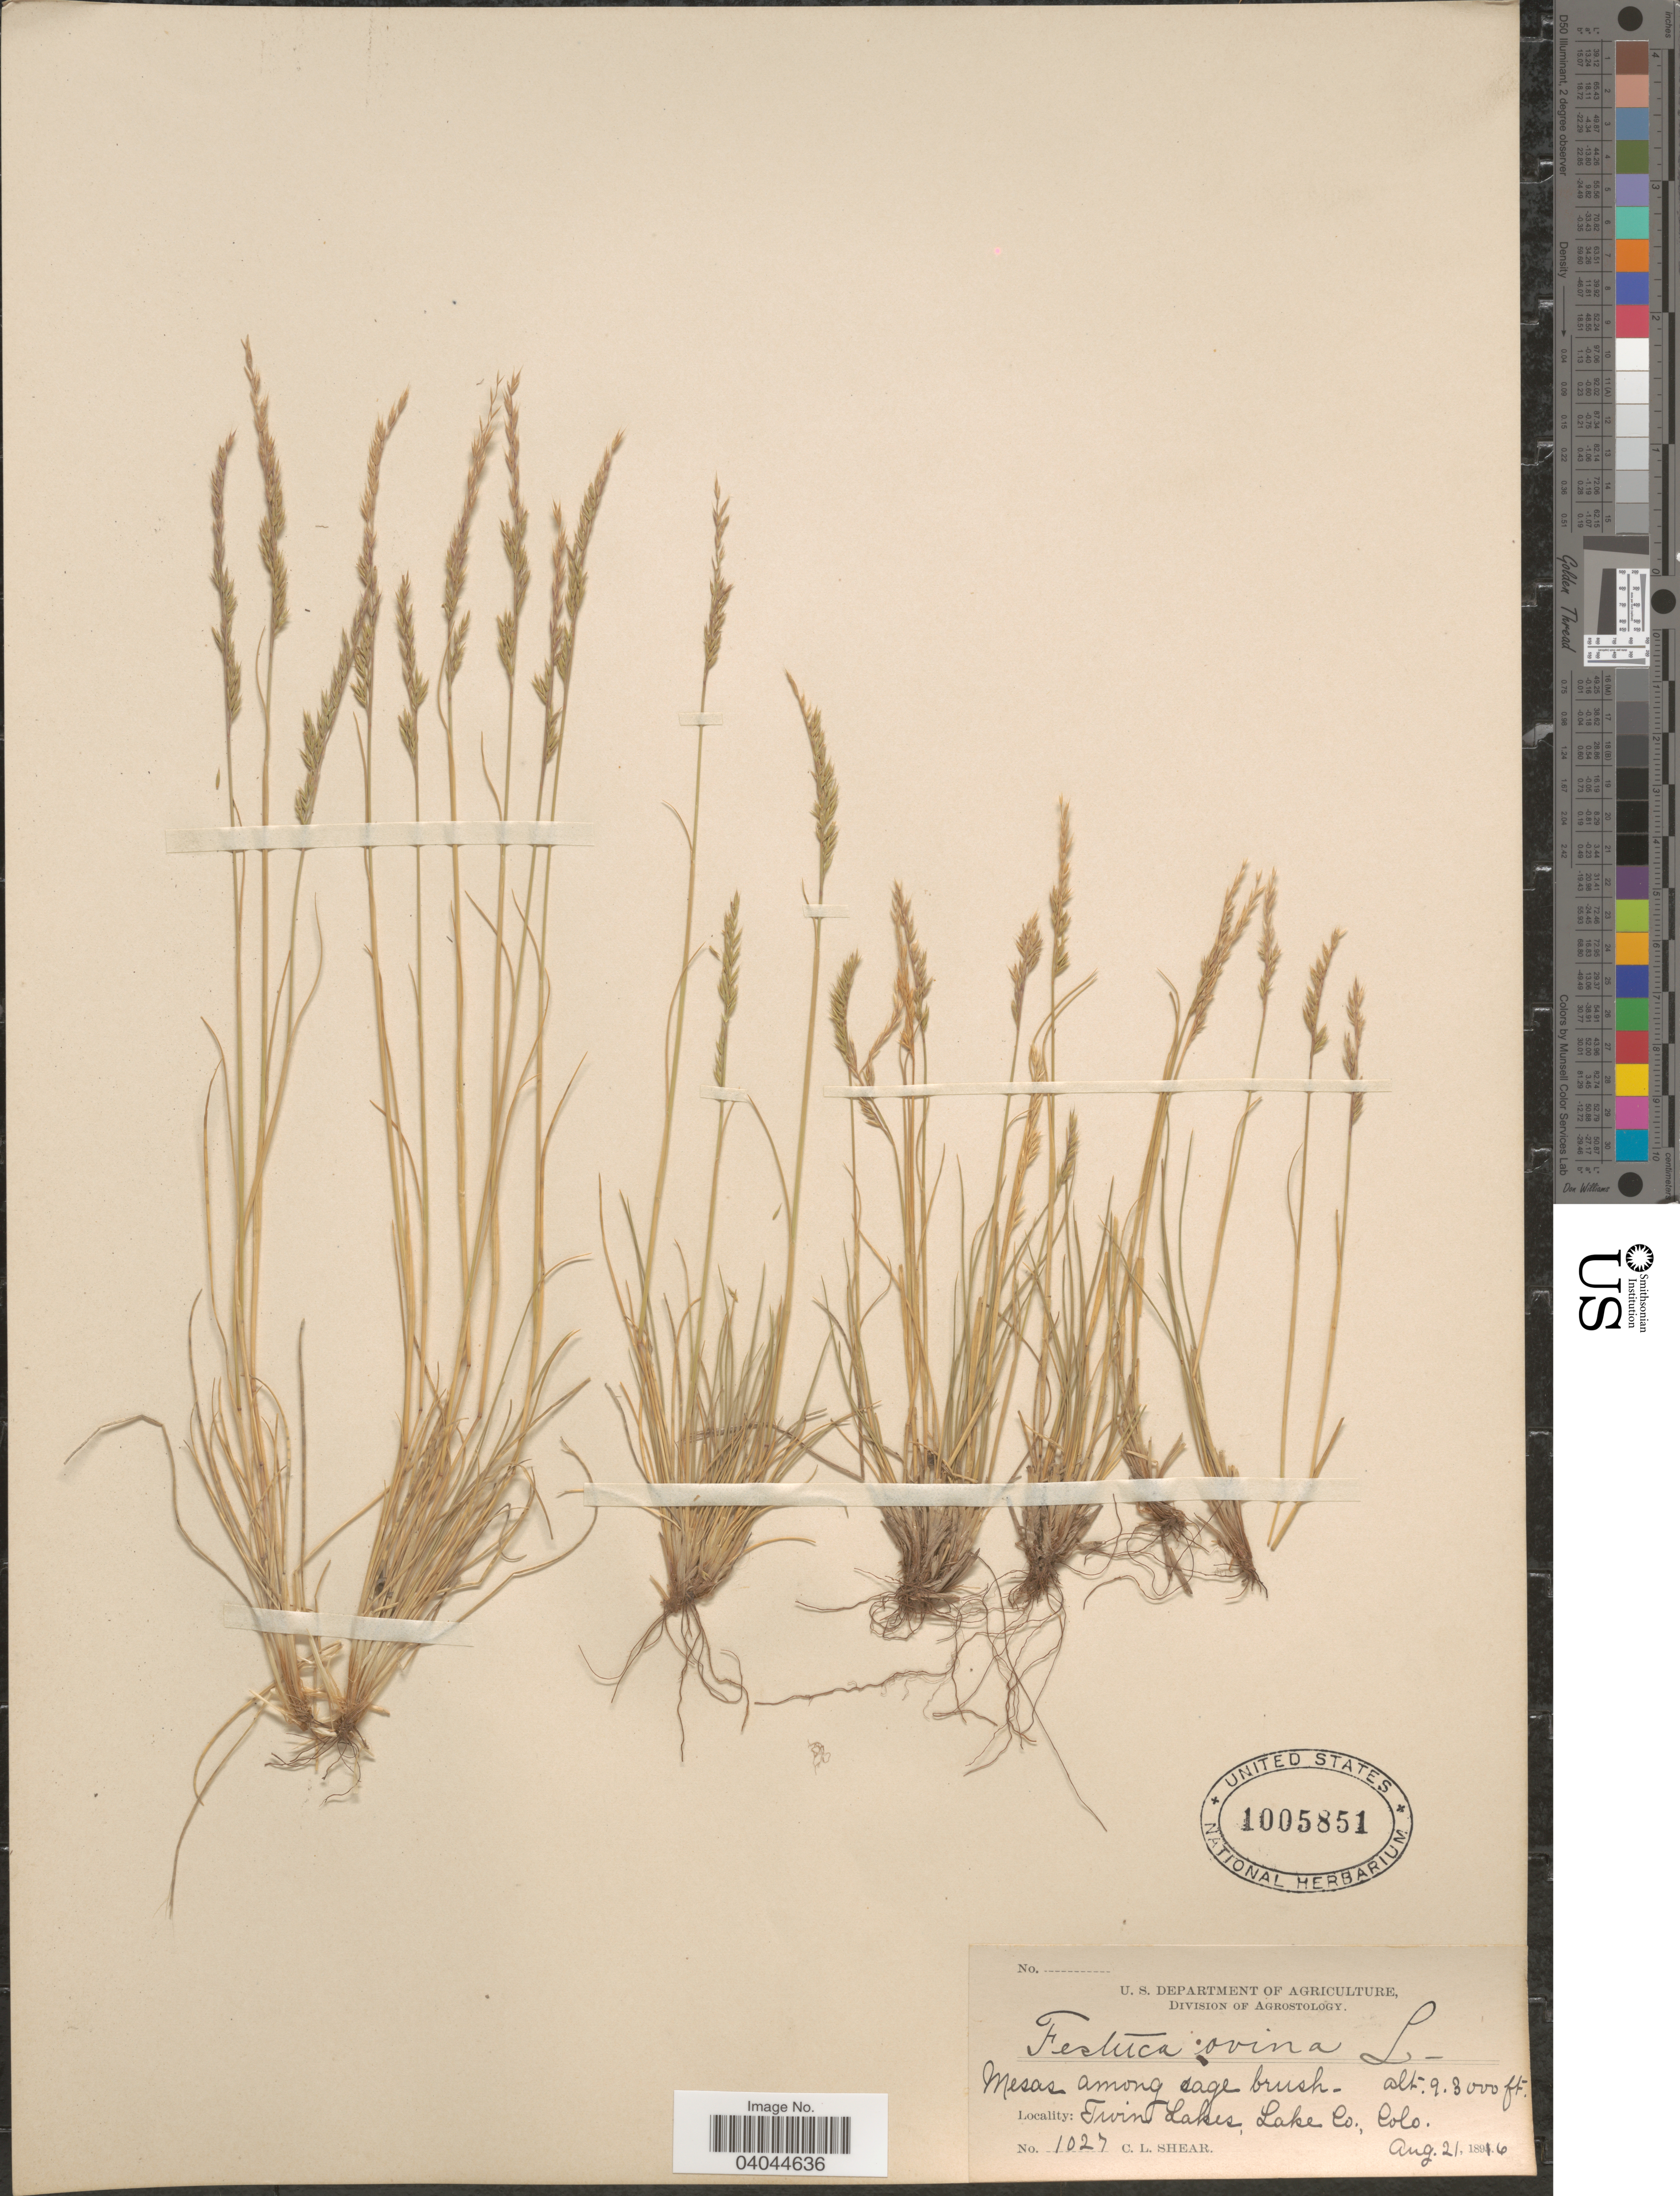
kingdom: Plantae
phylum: Tracheophyta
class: Liliopsida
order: Poales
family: Poaceae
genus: Festuca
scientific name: Festuca ovina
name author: L.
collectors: C. L. Shear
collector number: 1027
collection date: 1896-08-21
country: United States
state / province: Colorado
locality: Twin Lakes, Lake Co.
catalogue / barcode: US 1005851